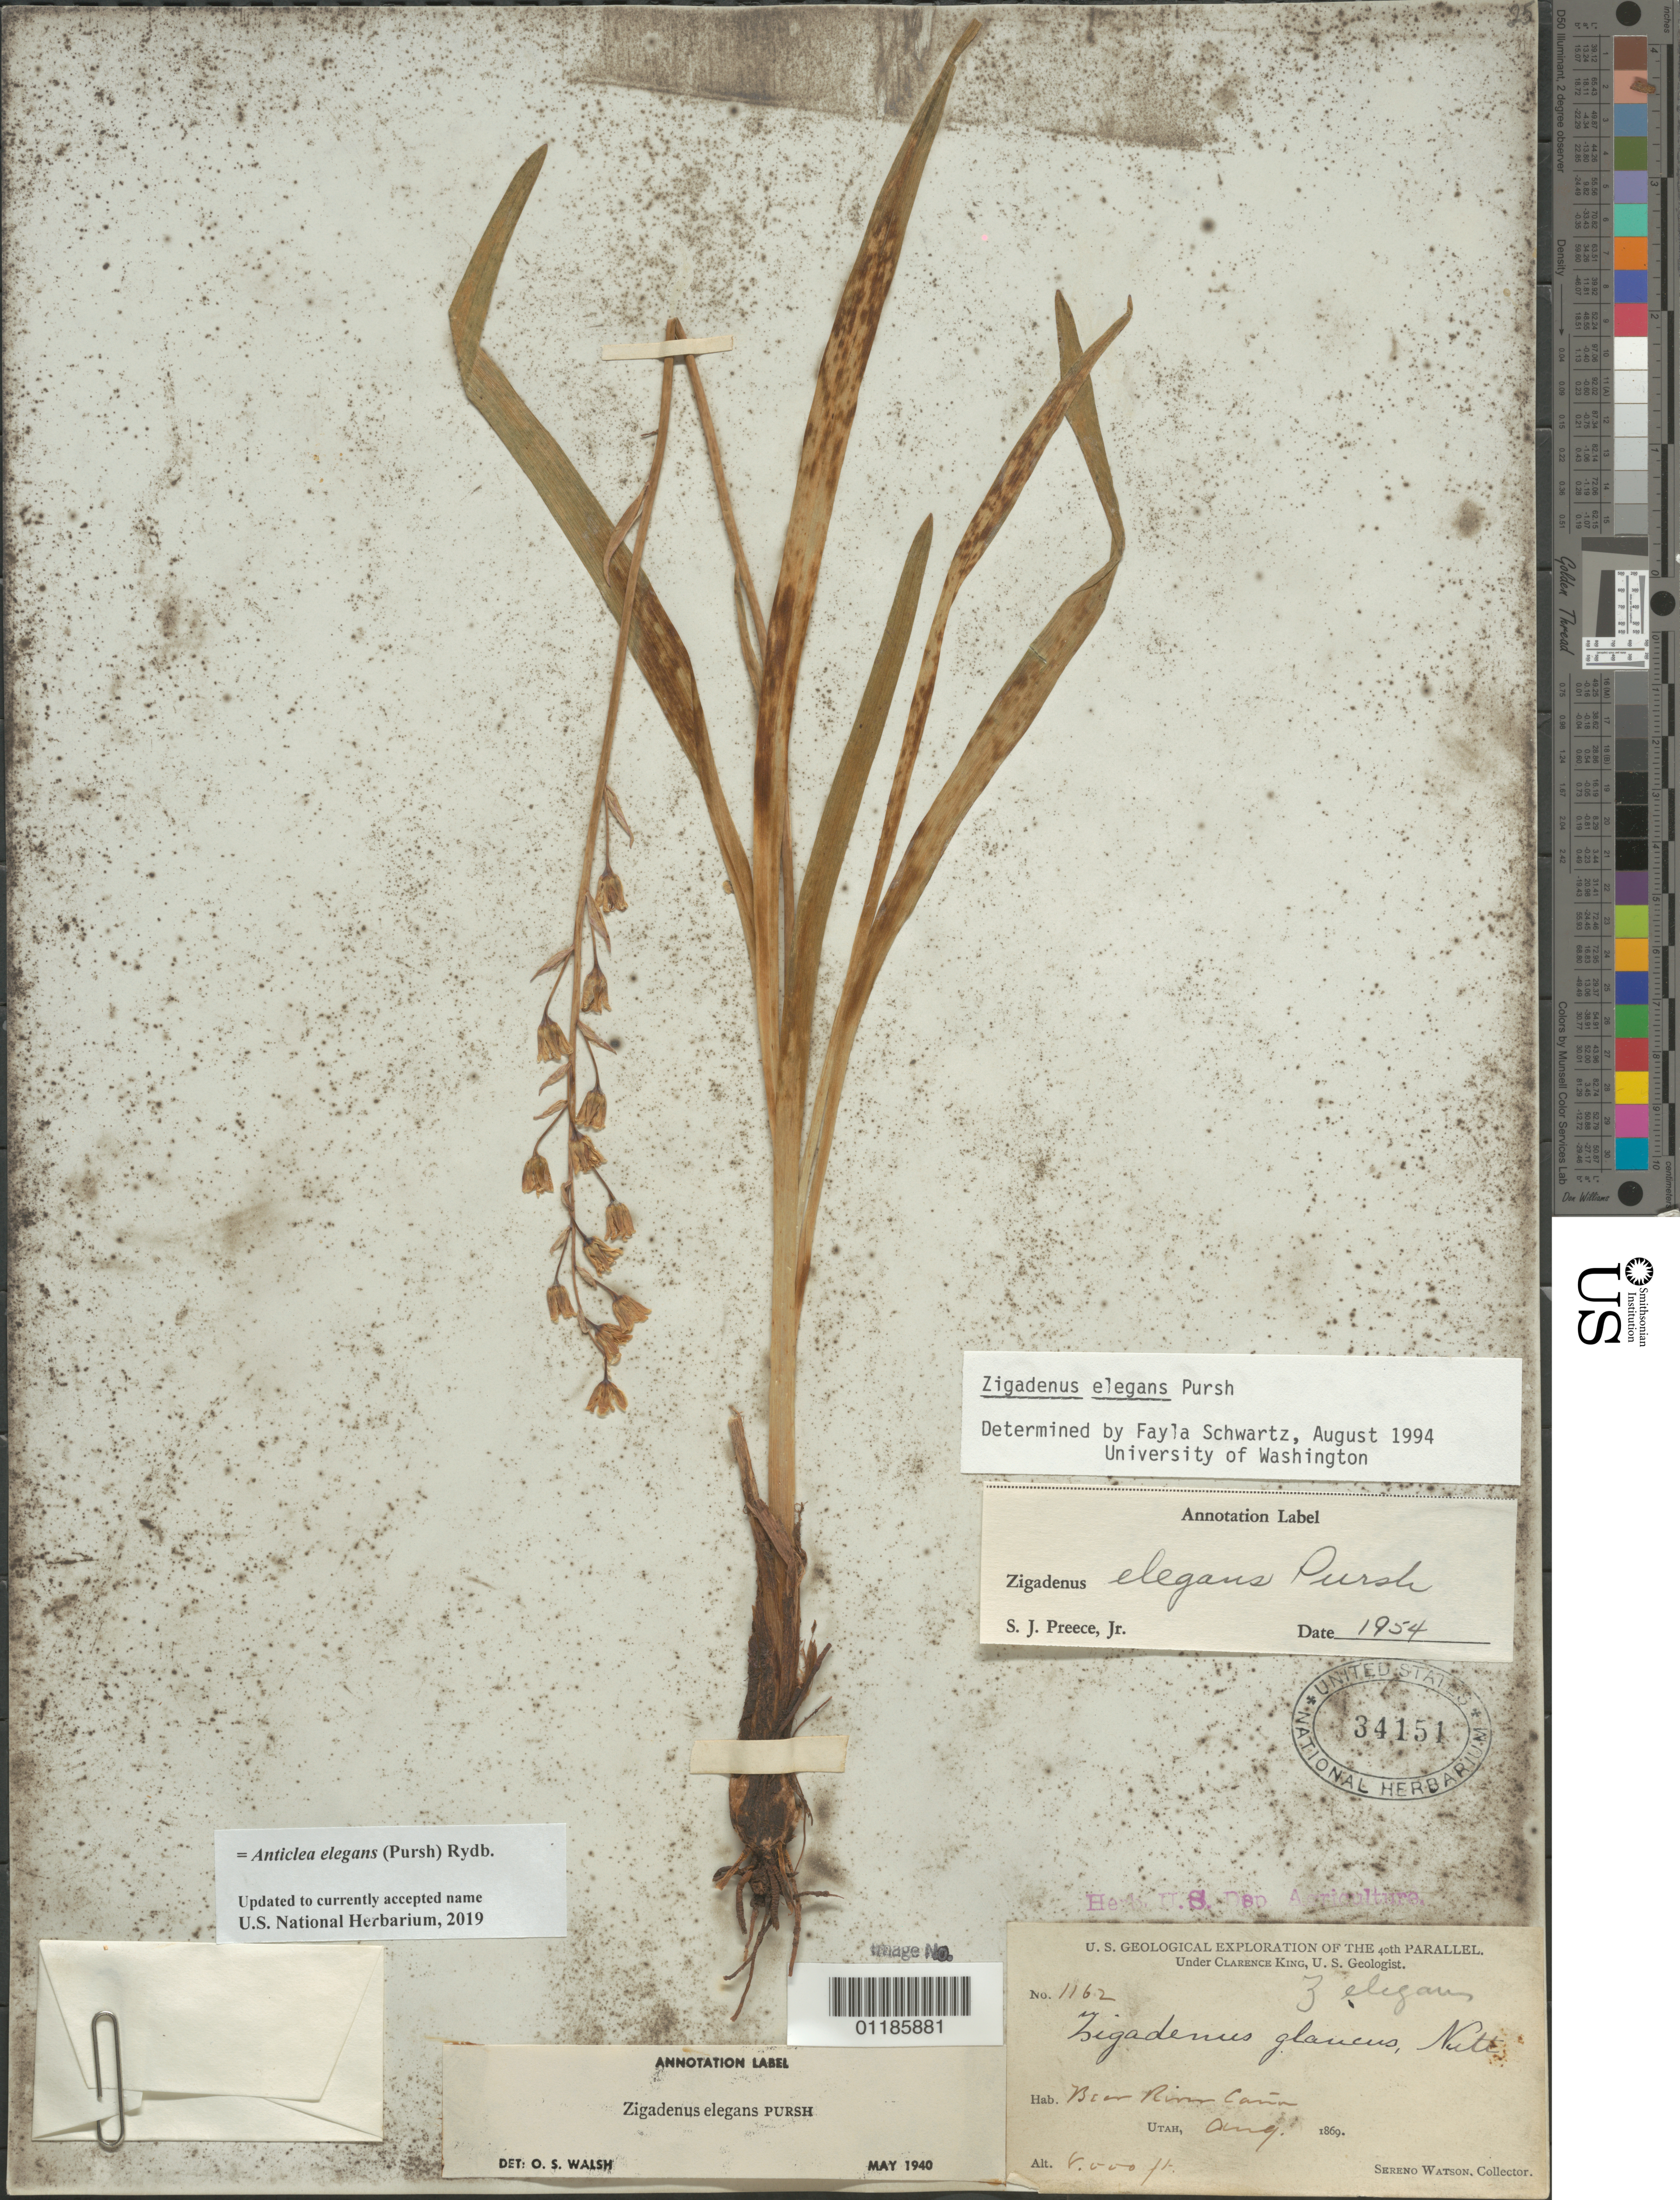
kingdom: Plantae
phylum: Tracheophyta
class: Liliopsida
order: Liliales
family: Melanthiaceae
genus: Anticlea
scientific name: Anticlea elegans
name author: (Pursh) Rydb.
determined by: Strong, Mark T., (BOT), Smithsonian Institution - National Museum of Natural History (UNITED STATES)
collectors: S. Watson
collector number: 1162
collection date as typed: Aug1869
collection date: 1869-08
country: United States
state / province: Utah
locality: Bear River Canyon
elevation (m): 2438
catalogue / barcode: US 34151